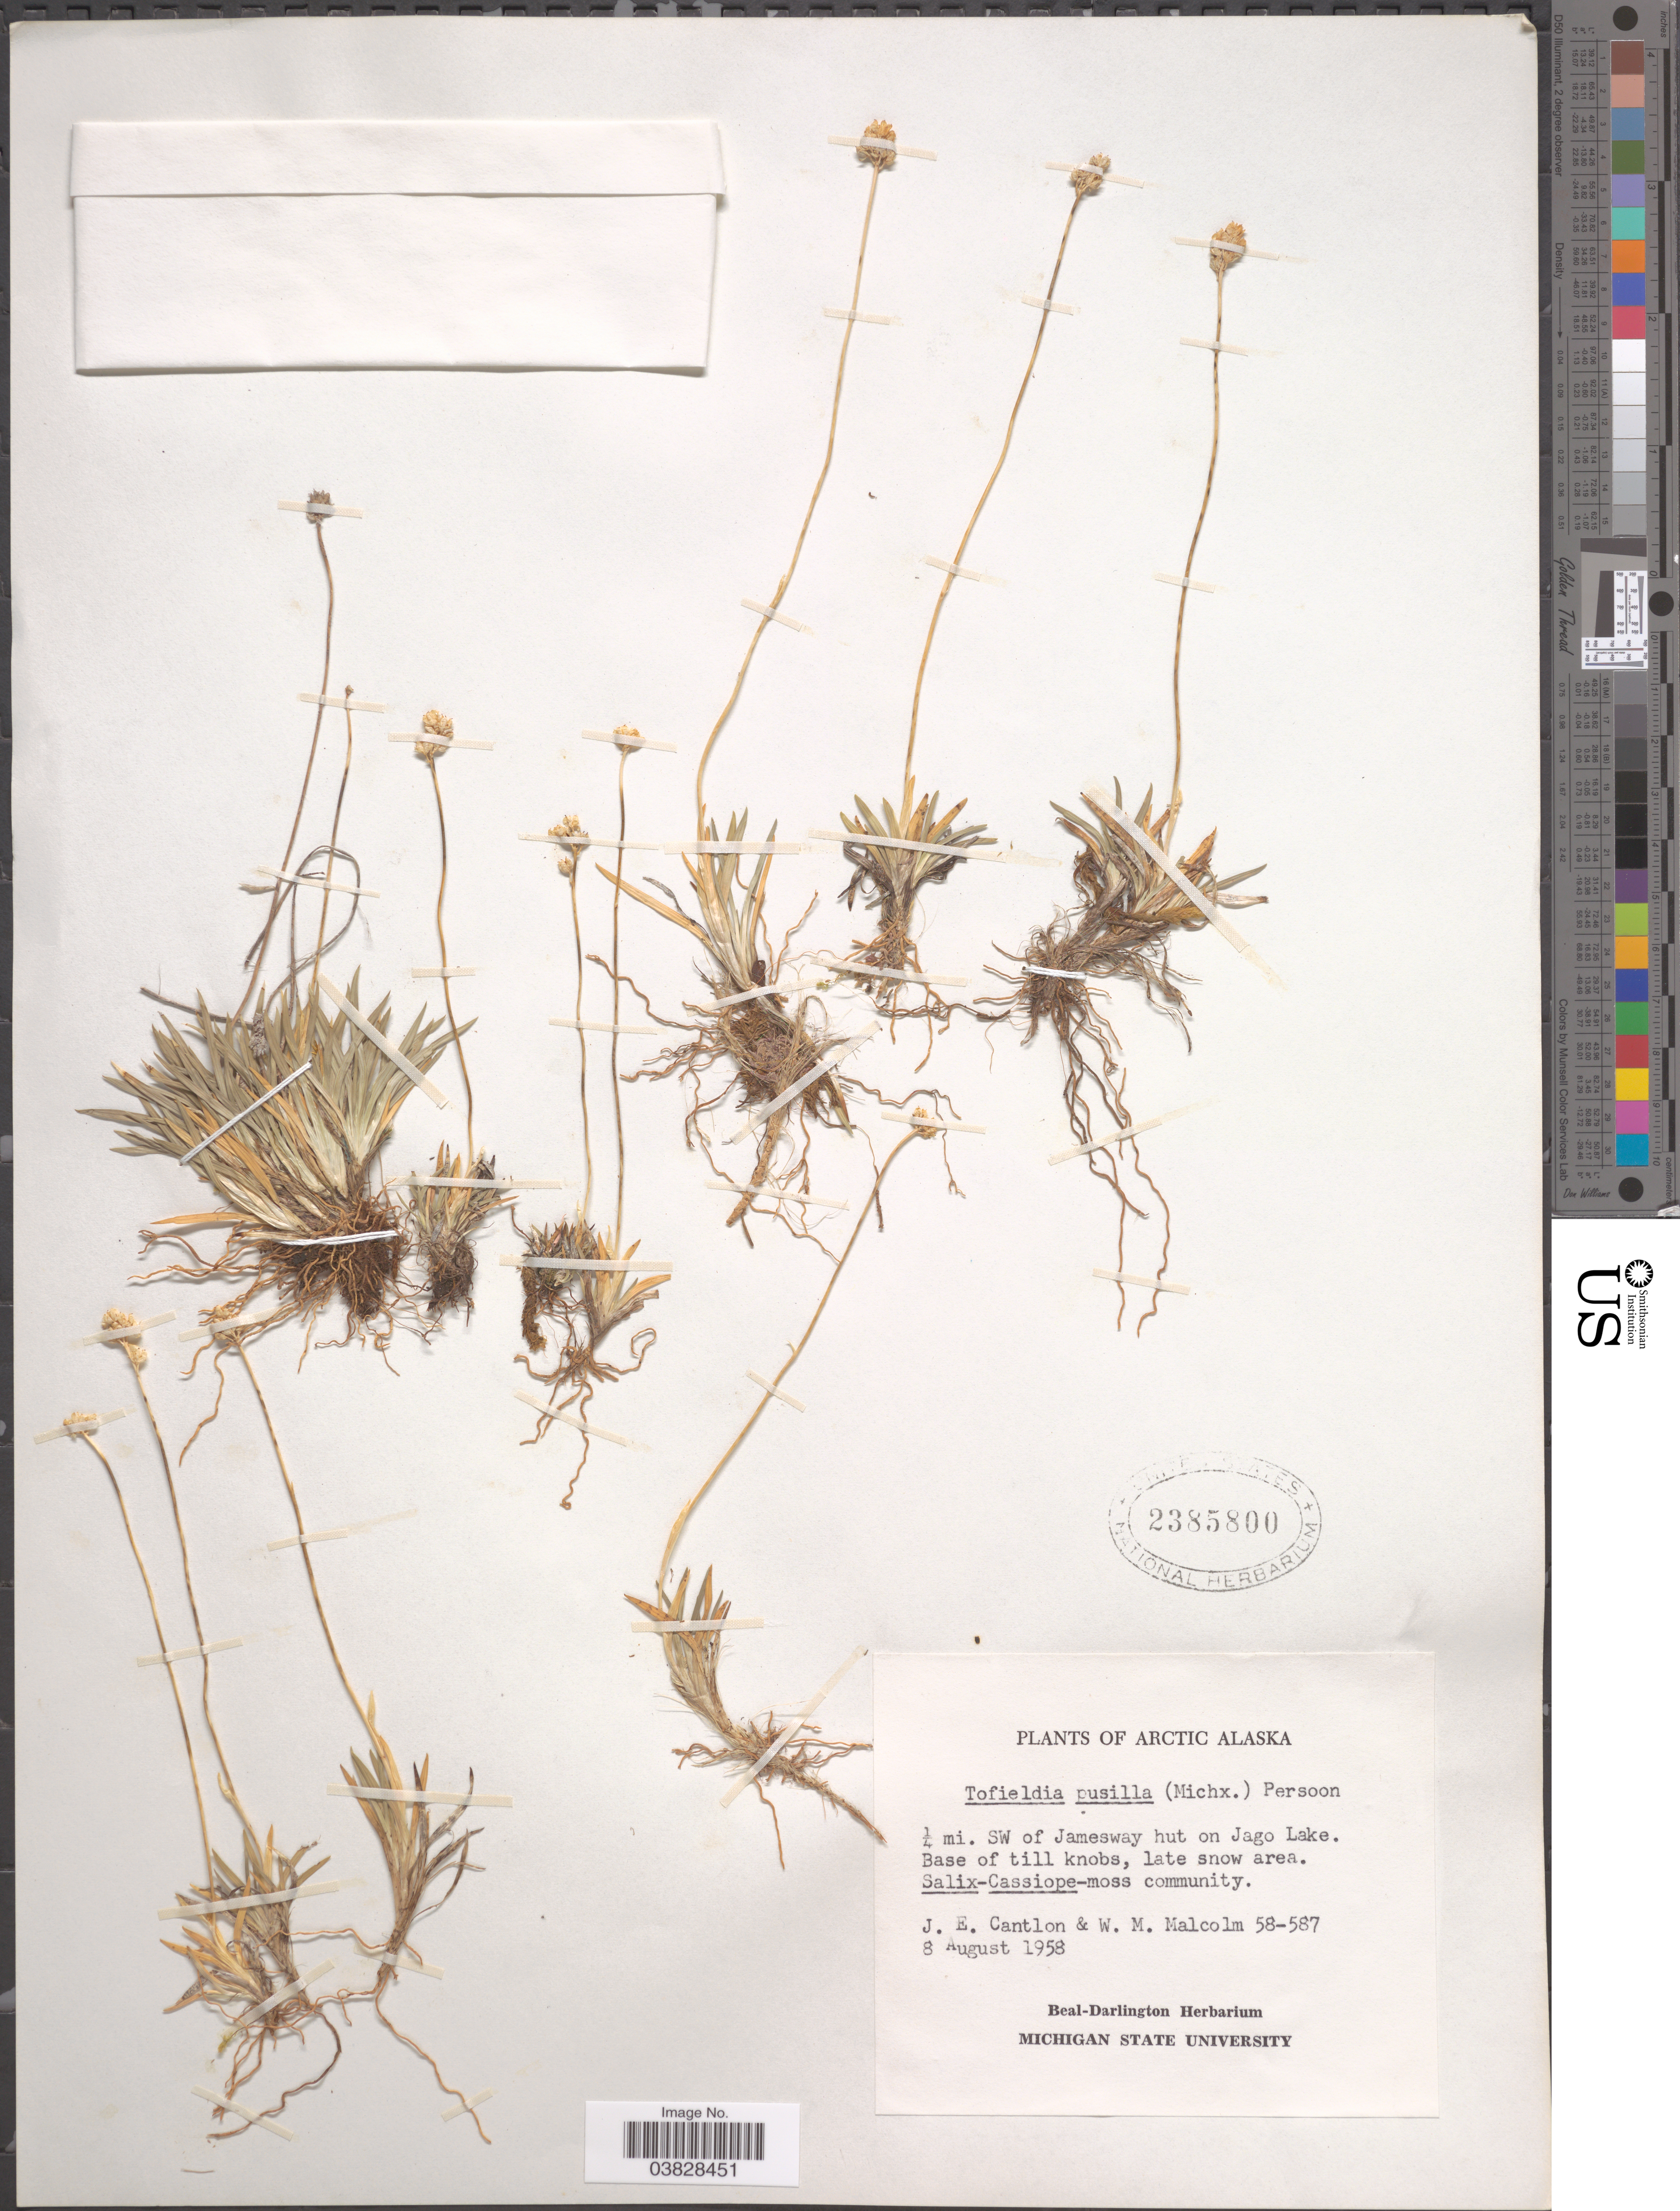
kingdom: Plantae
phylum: Tracheophyta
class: Liliopsida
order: Alismatales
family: Tofieldiaceae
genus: Tofieldia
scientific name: Tofieldia pusilla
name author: (Michx.) Pers.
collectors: J. Cantlon & W. Malcolm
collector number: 58-587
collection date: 1958-08-08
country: United States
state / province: Alaska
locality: Arctic Alaska. ¼ mi. SW of Jamesway hut on Jago Lake.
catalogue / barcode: US 2385800